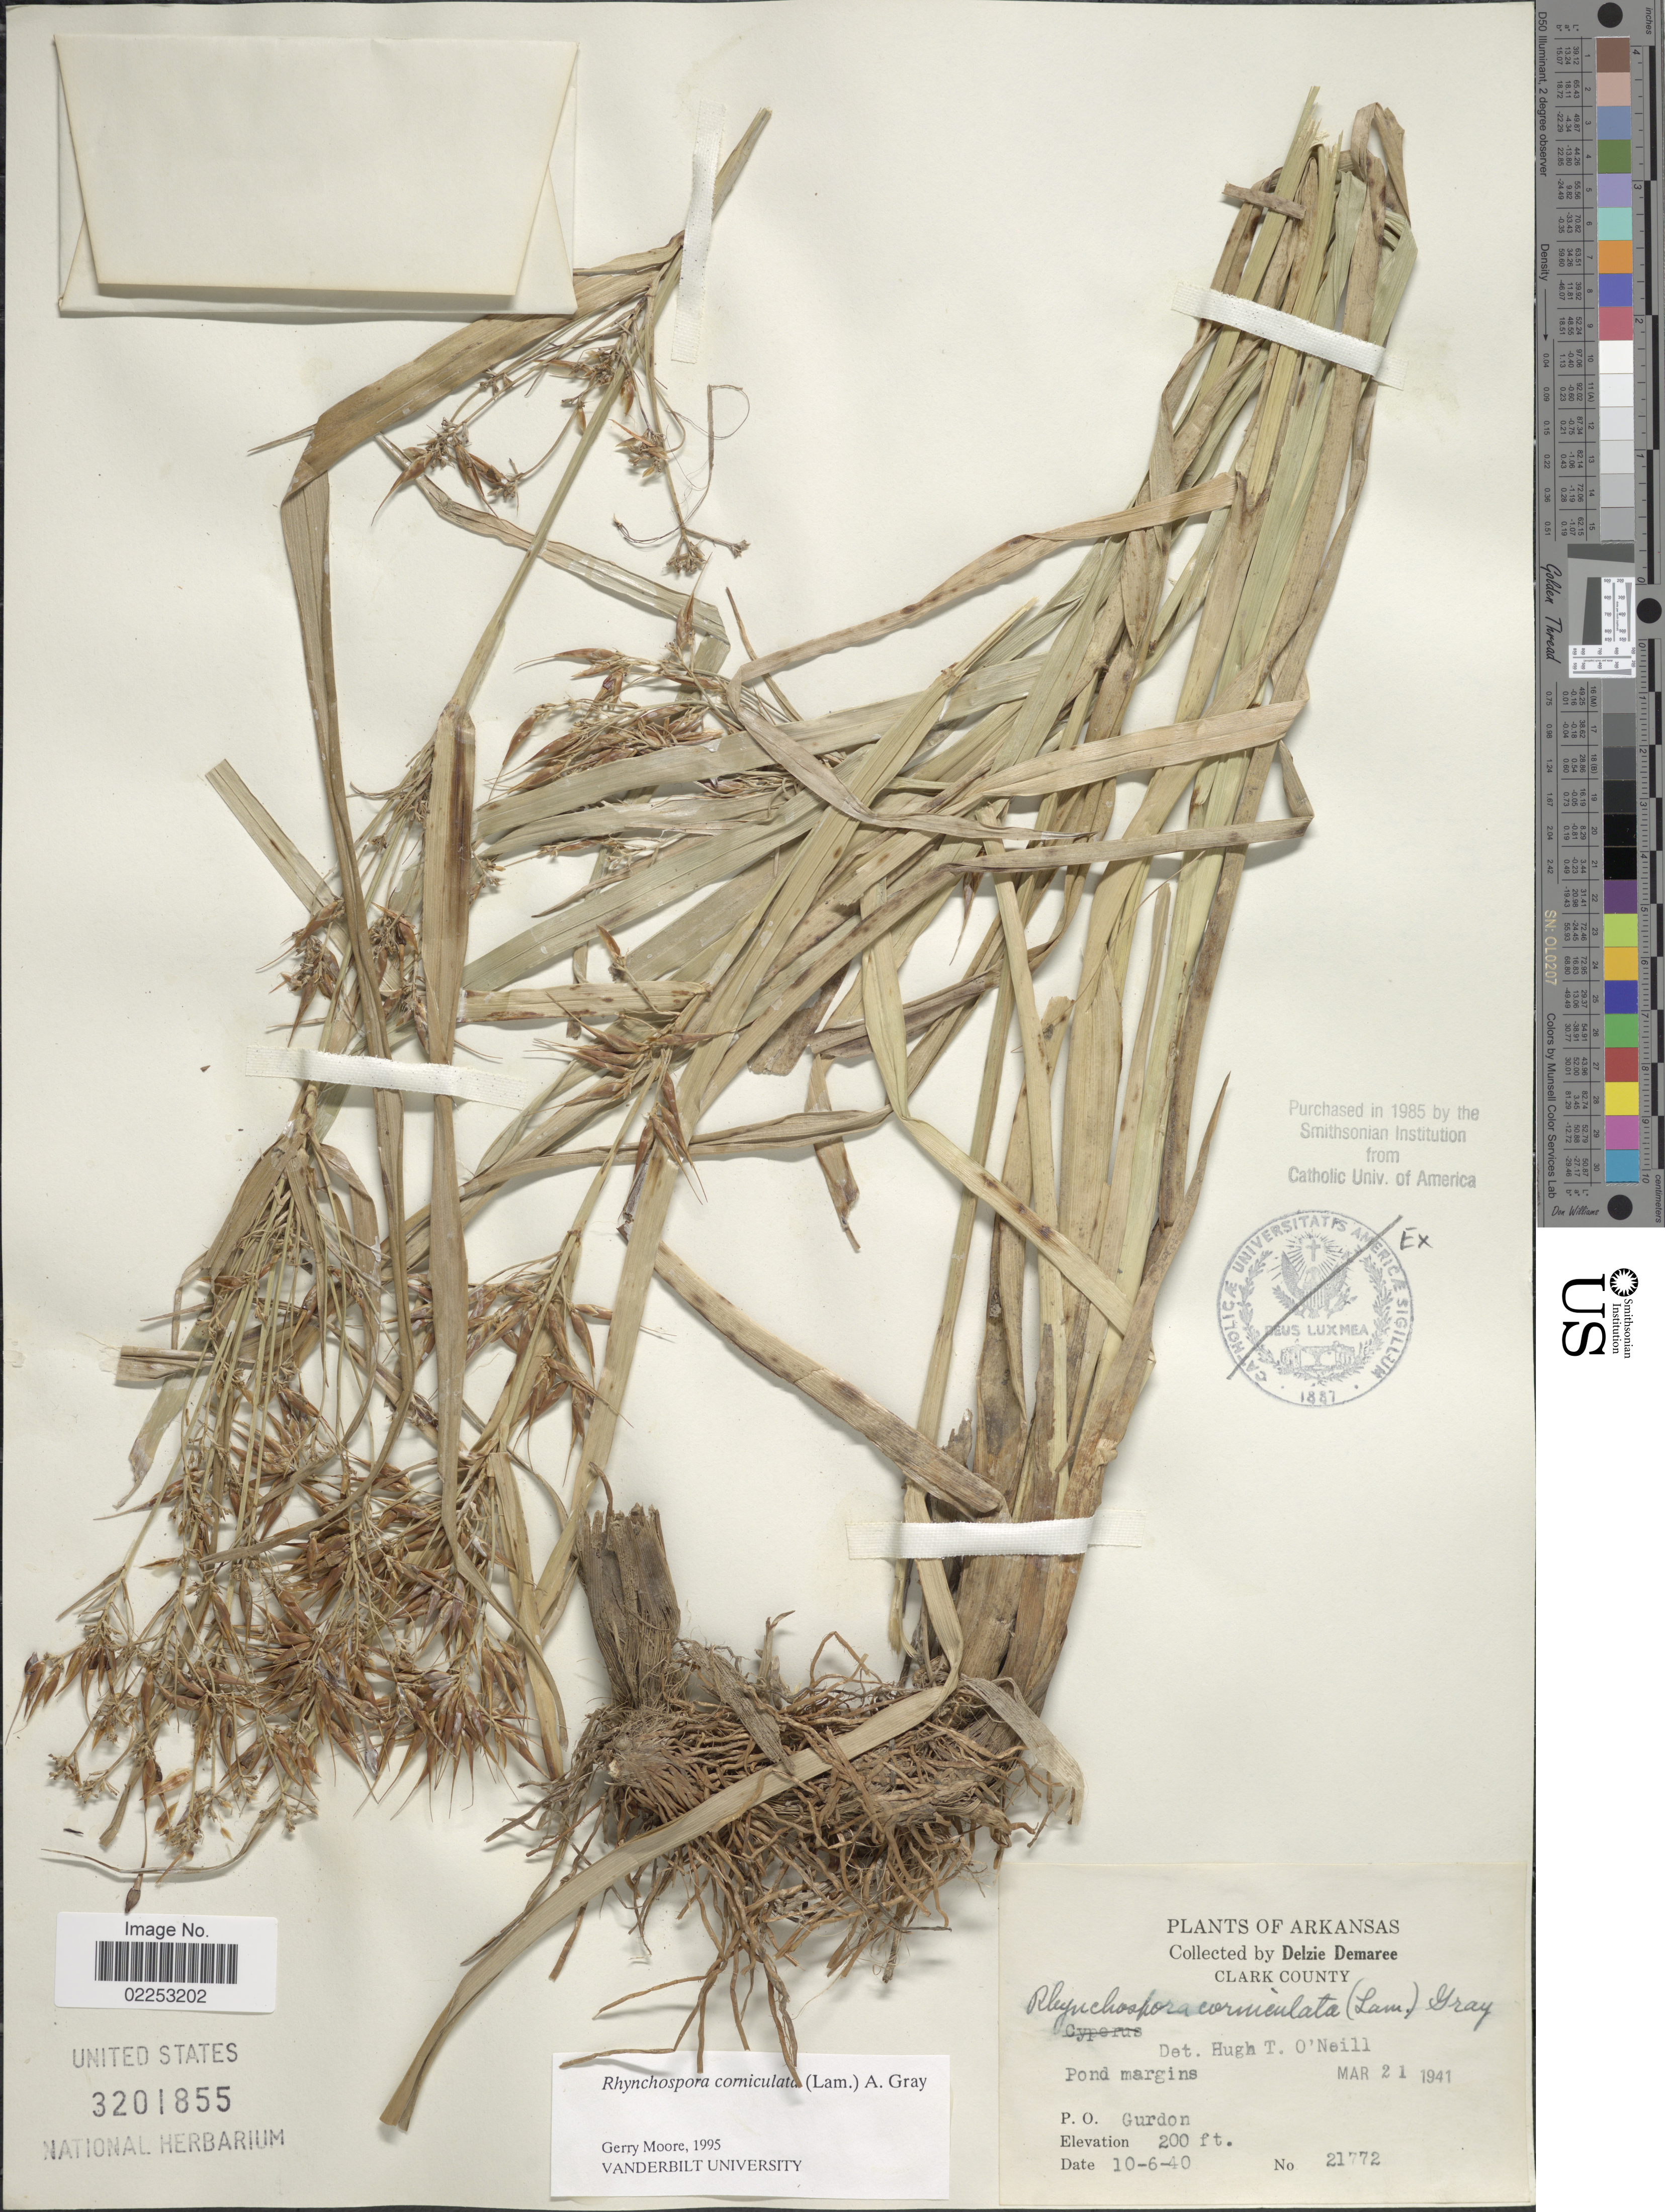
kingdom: Plantae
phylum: Tracheophyta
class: Liliopsida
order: Poales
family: Cyperaceae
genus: Rhynchospora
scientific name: Rhynchospora corniculata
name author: (Lam.) A. Gray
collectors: D. Demaree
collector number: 21772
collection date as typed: Transcribed d/m/y: 6/10/40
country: United States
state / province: Arkansas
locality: Clark County. P. O. Gurdon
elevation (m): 61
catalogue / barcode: US 3201855